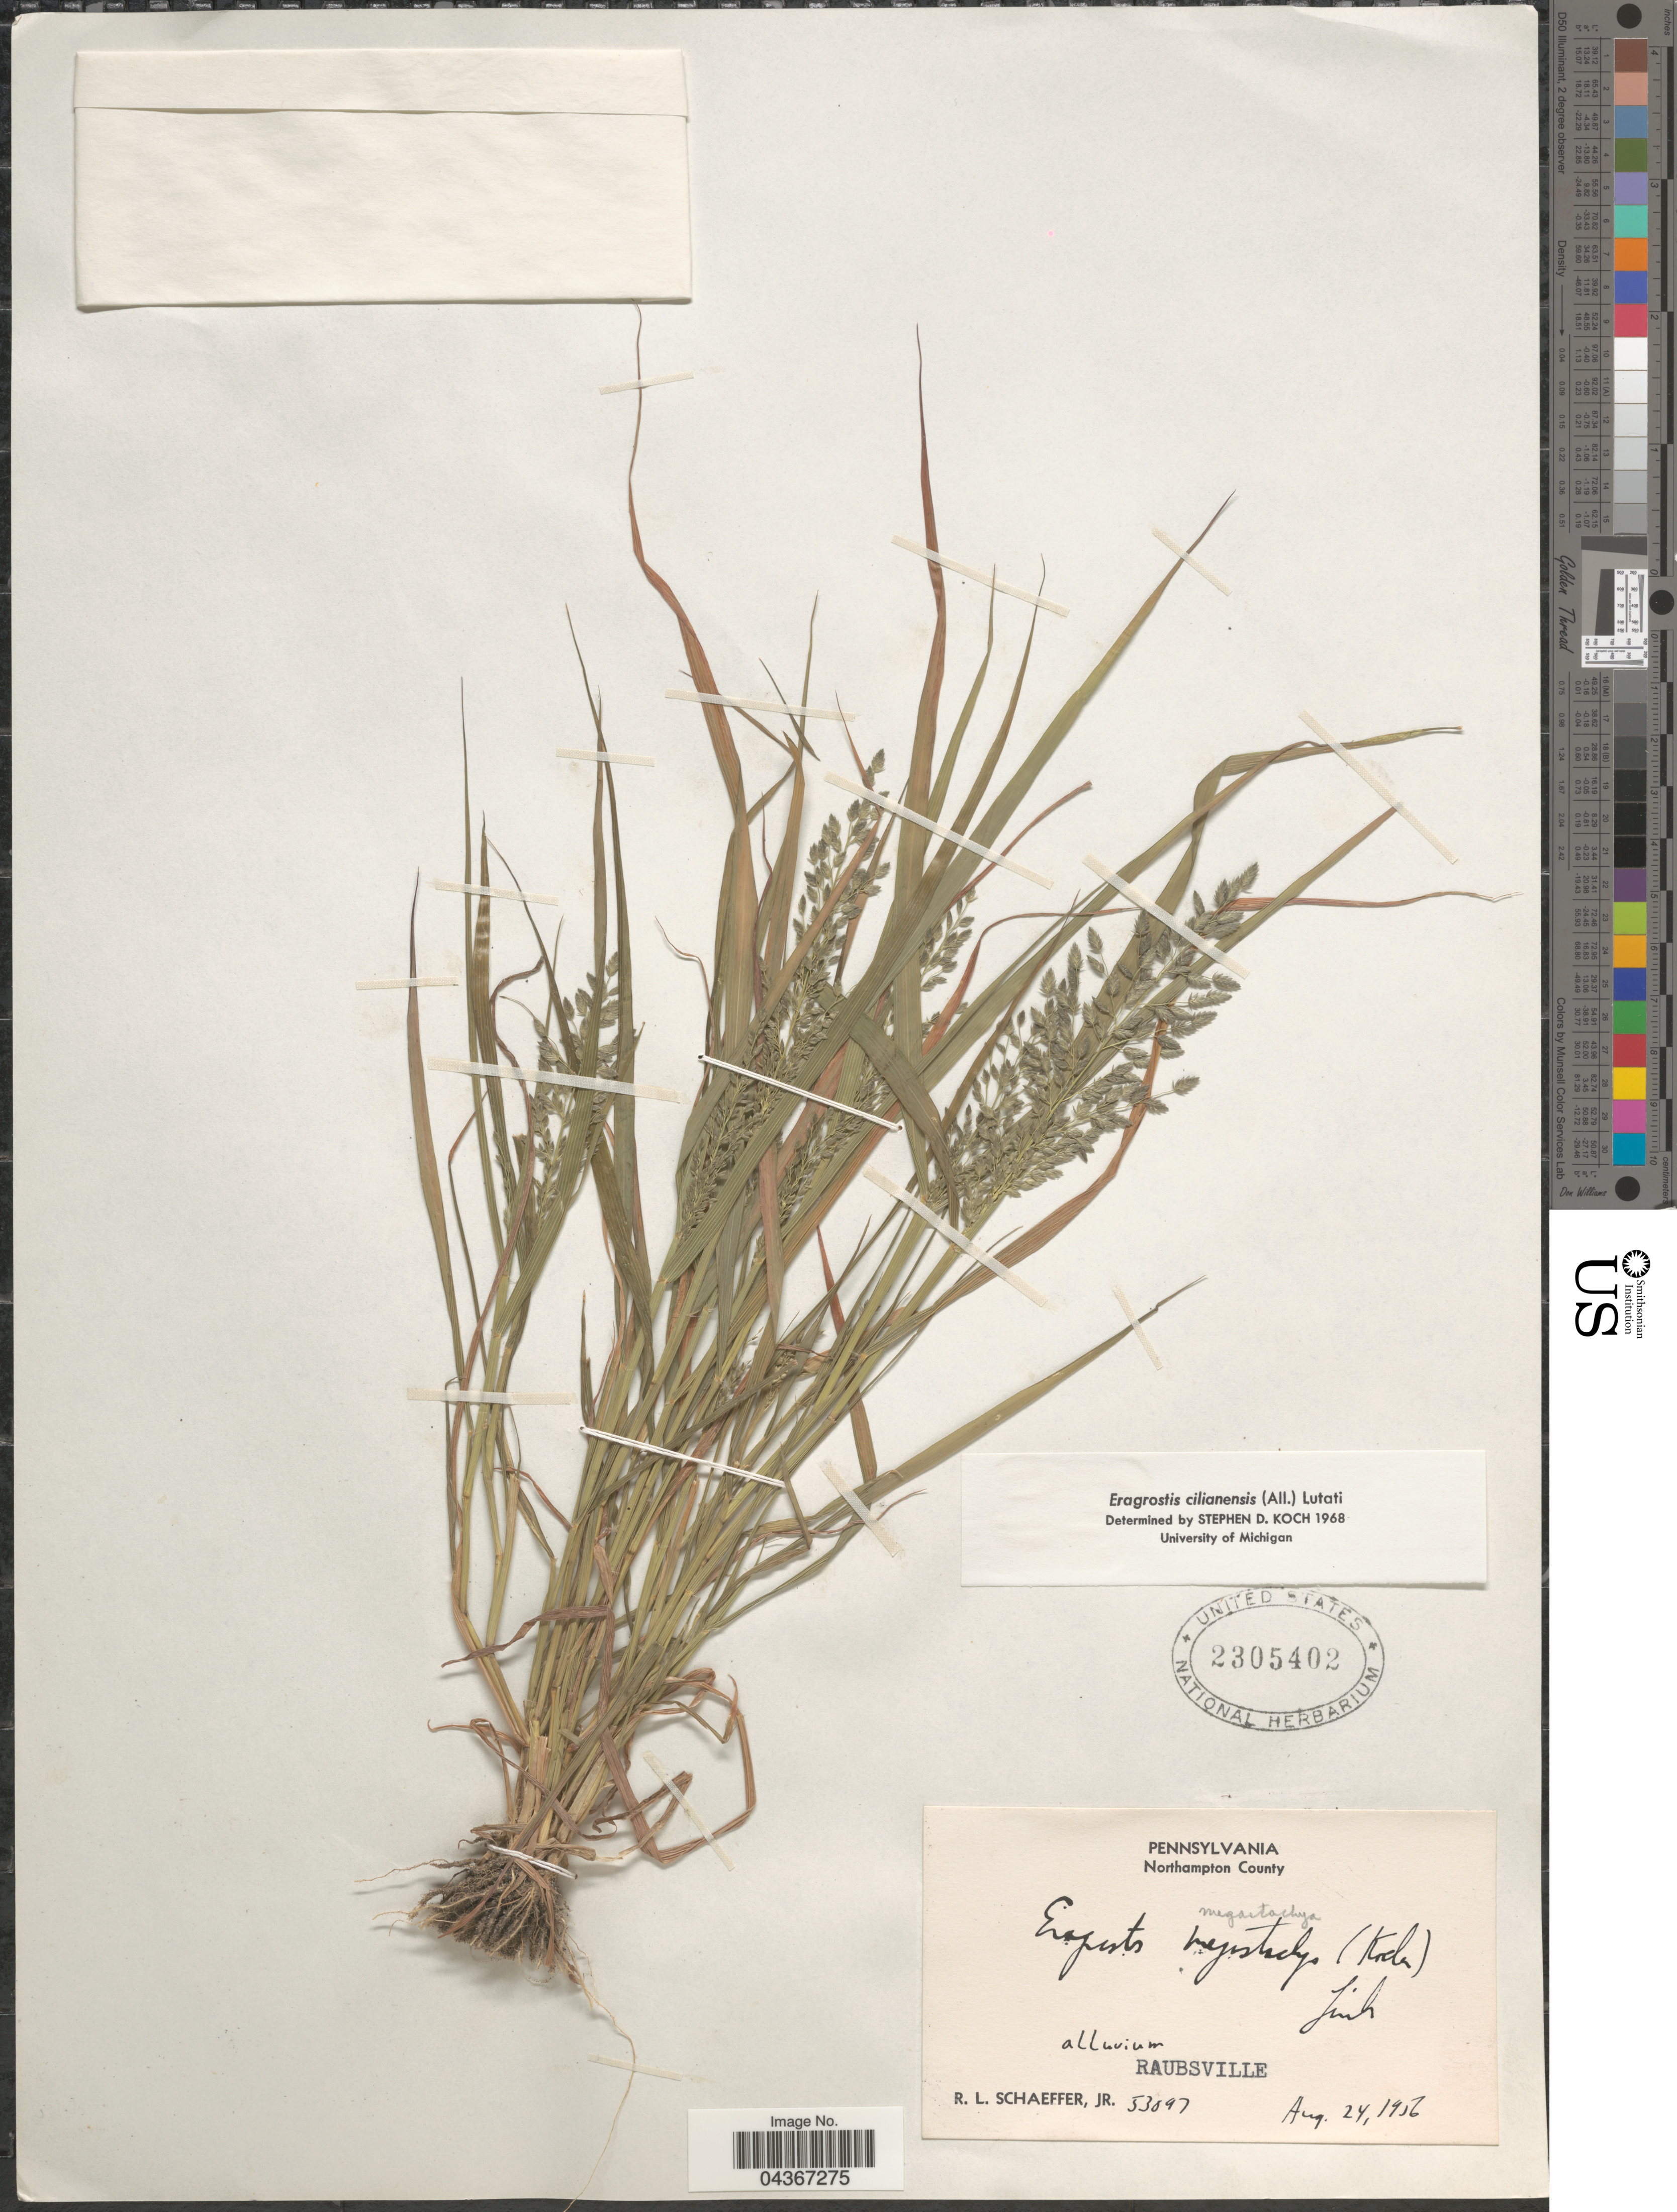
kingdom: Plantae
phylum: Tracheophyta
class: Liliopsida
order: Poales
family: Poaceae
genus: Eragrostis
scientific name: Eragrostis cilianensis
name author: (Bellardi) Vignolo ex Janch.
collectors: R. Schaeffer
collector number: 53097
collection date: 1956-08-24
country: United States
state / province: Pennsylvania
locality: Northampton County. Raubsville.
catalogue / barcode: US 2305402